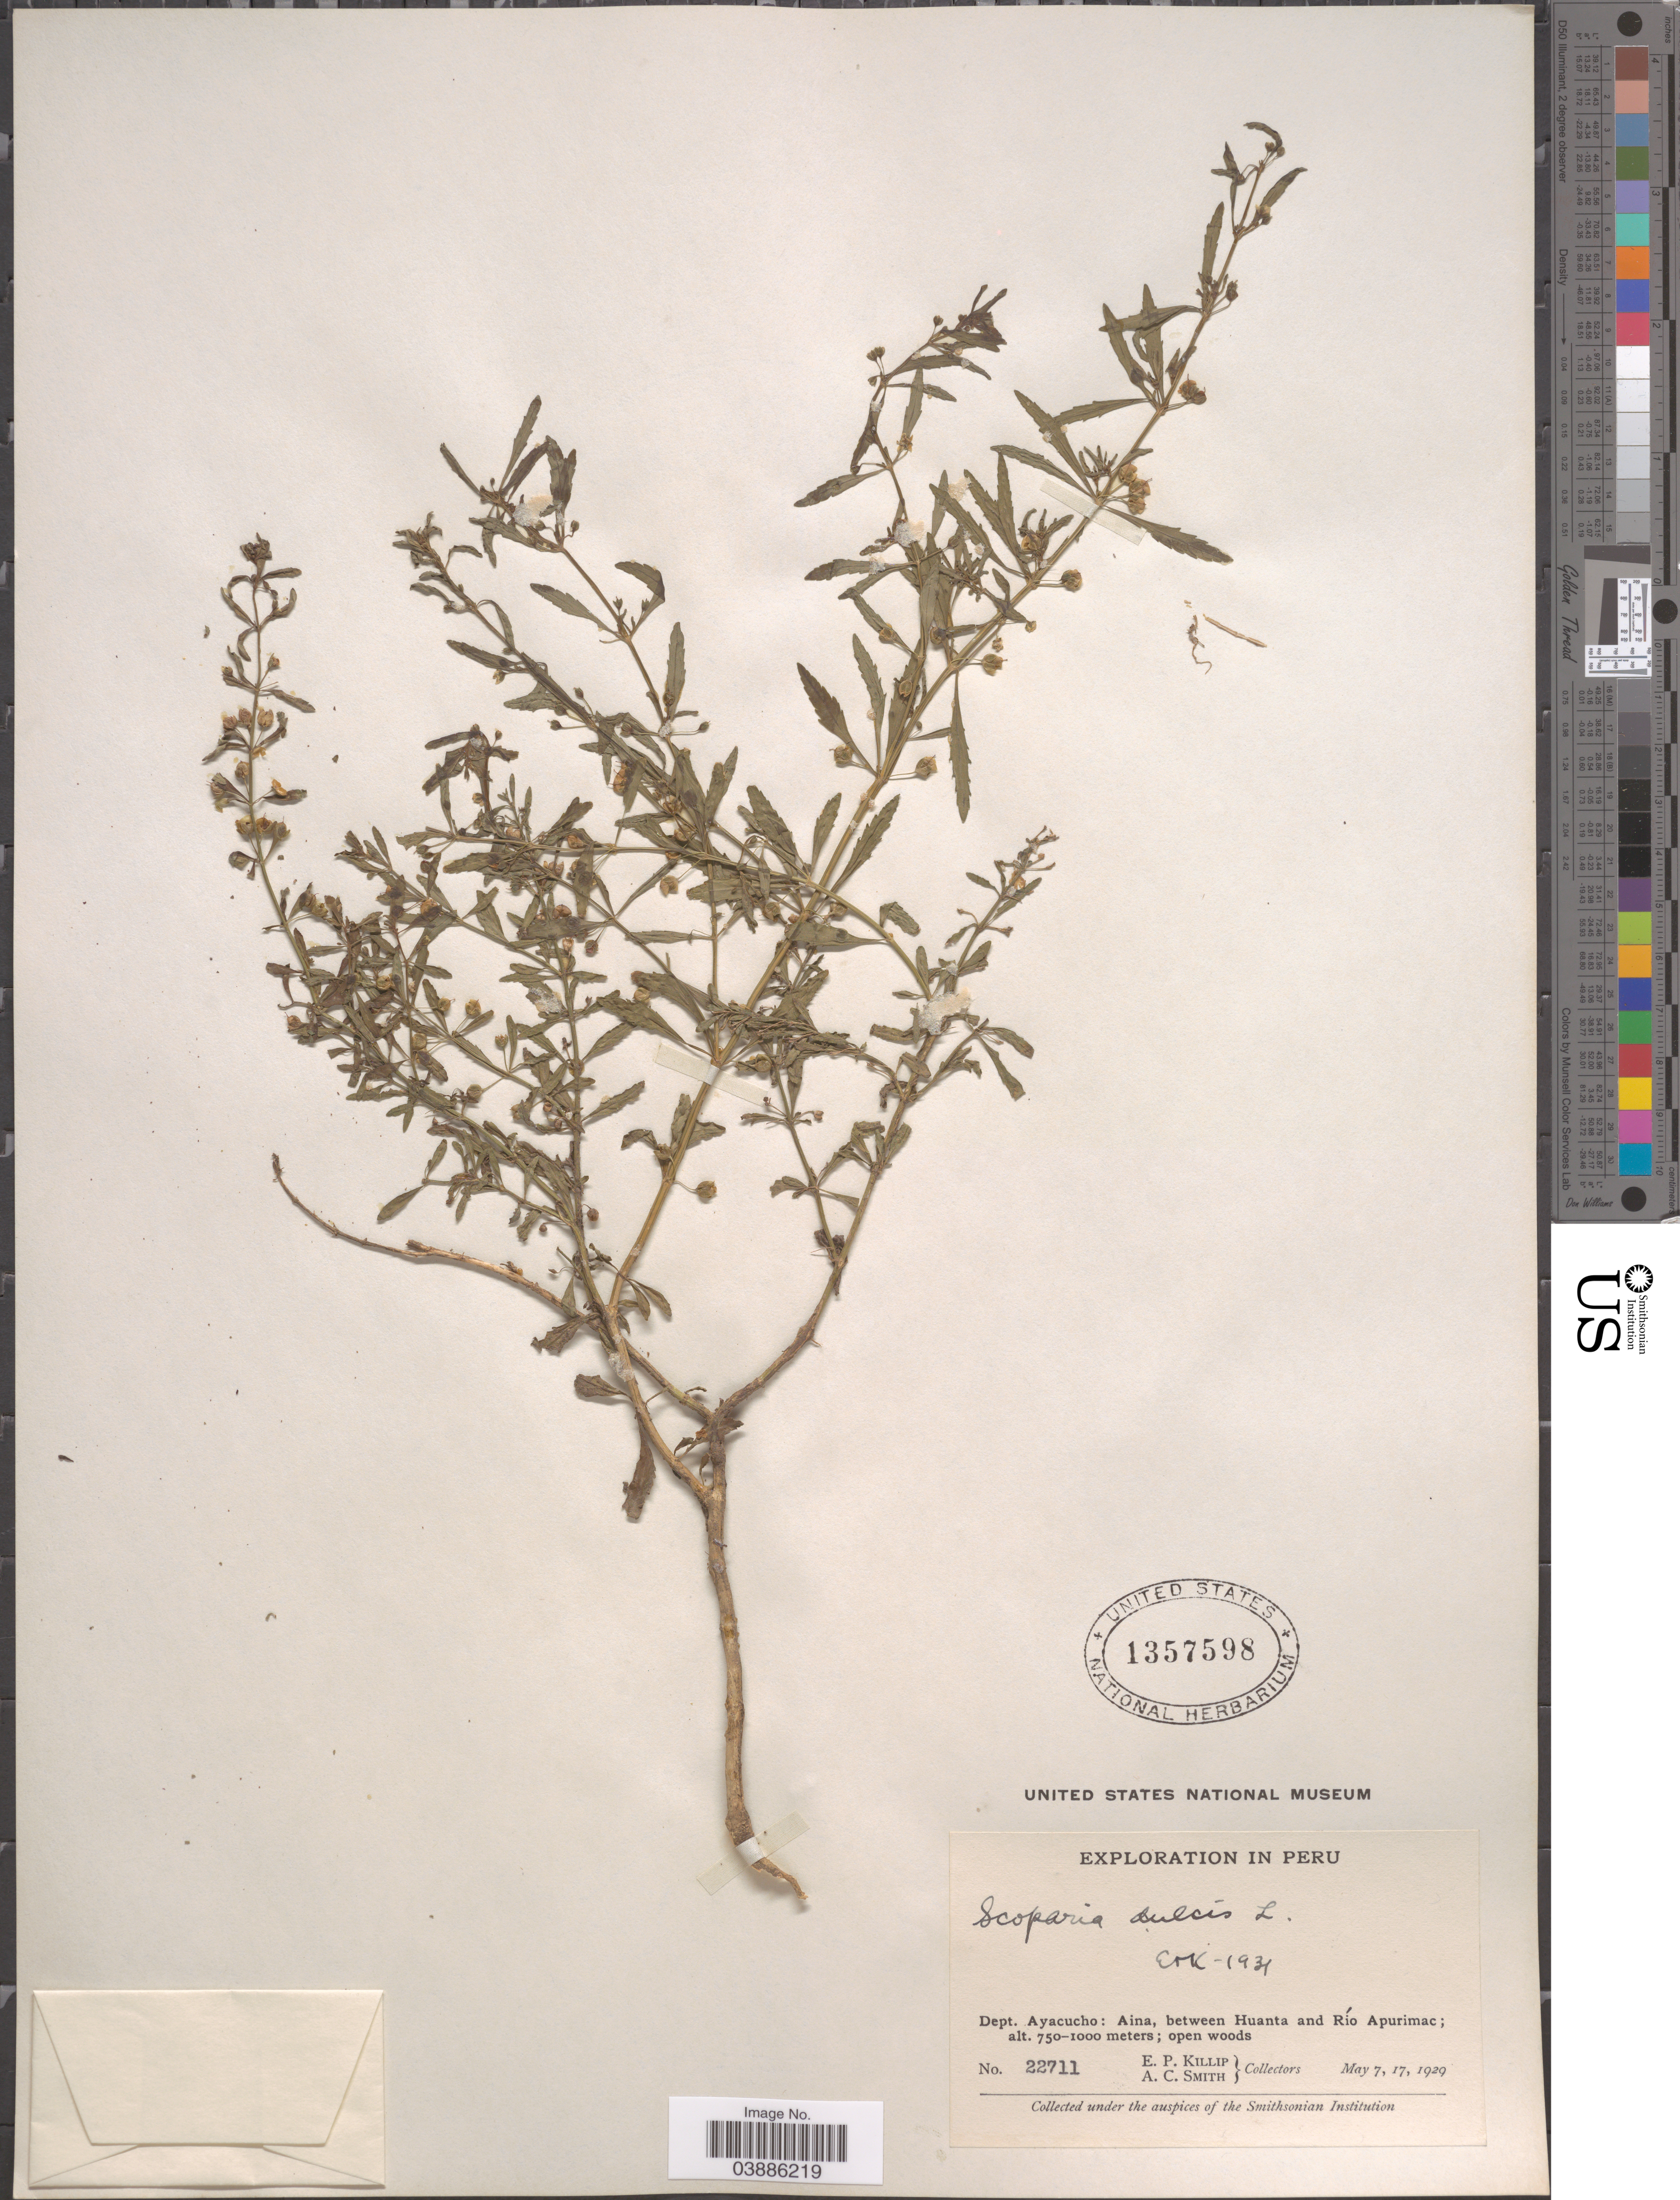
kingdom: Plantae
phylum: Tracheophyta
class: Magnoliopsida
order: Lamiales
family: Plantaginaceae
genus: Scoparia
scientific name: Scoparia dulcis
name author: L.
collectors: E. P. Killip & A. C. Smith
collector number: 22711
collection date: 1929-05-07/1929-05-17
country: Peru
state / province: Ayacucho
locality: Dept. Ayacucho: Aina, between Huanta and Río Apurimac.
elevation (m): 750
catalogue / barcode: US 1357598